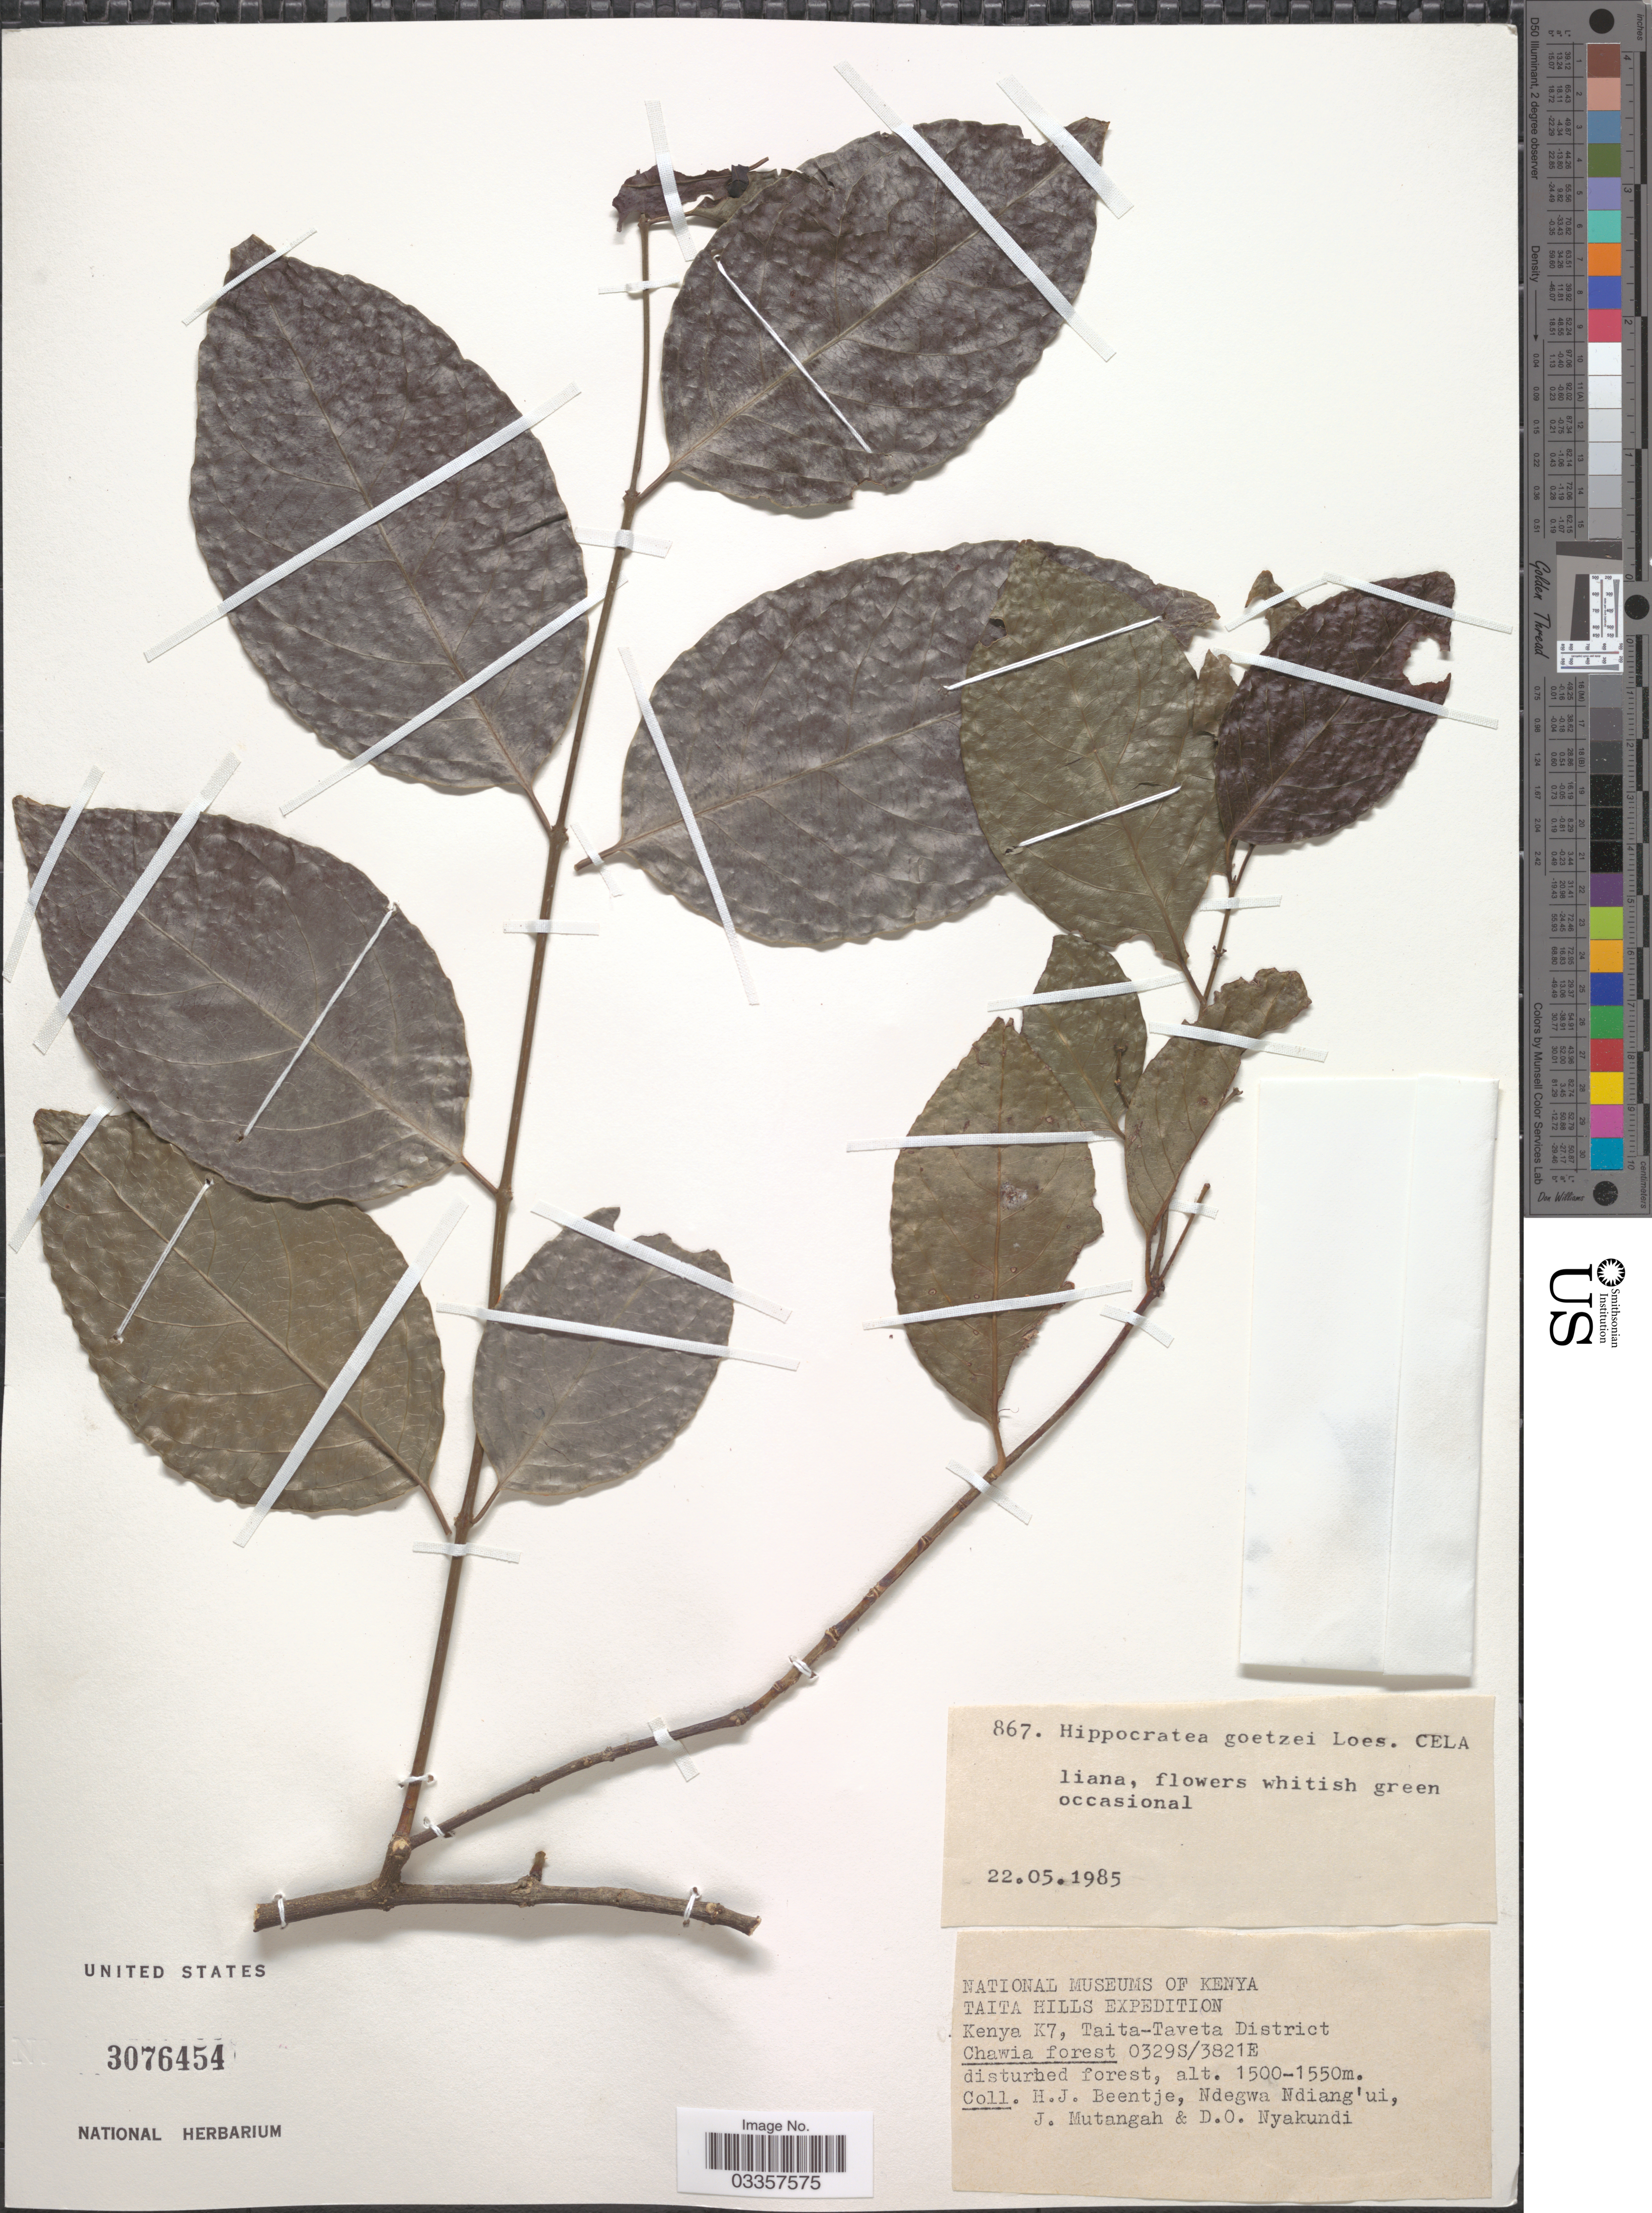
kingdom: Plantae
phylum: Tracheophyta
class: Magnoliopsida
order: Celastrales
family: Celastraceae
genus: Pristimera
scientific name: Pristimera goetzei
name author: (Loes.) R.H. Archer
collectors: H. J. Beentje, Ndegwa Ndiang'ui, J. Mutangah & D. Nyakundi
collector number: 867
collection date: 1985-05-22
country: Kenya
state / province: Taita Taveta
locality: Taita-Taveta District, Chawia forest.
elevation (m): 1500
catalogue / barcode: US 3076454